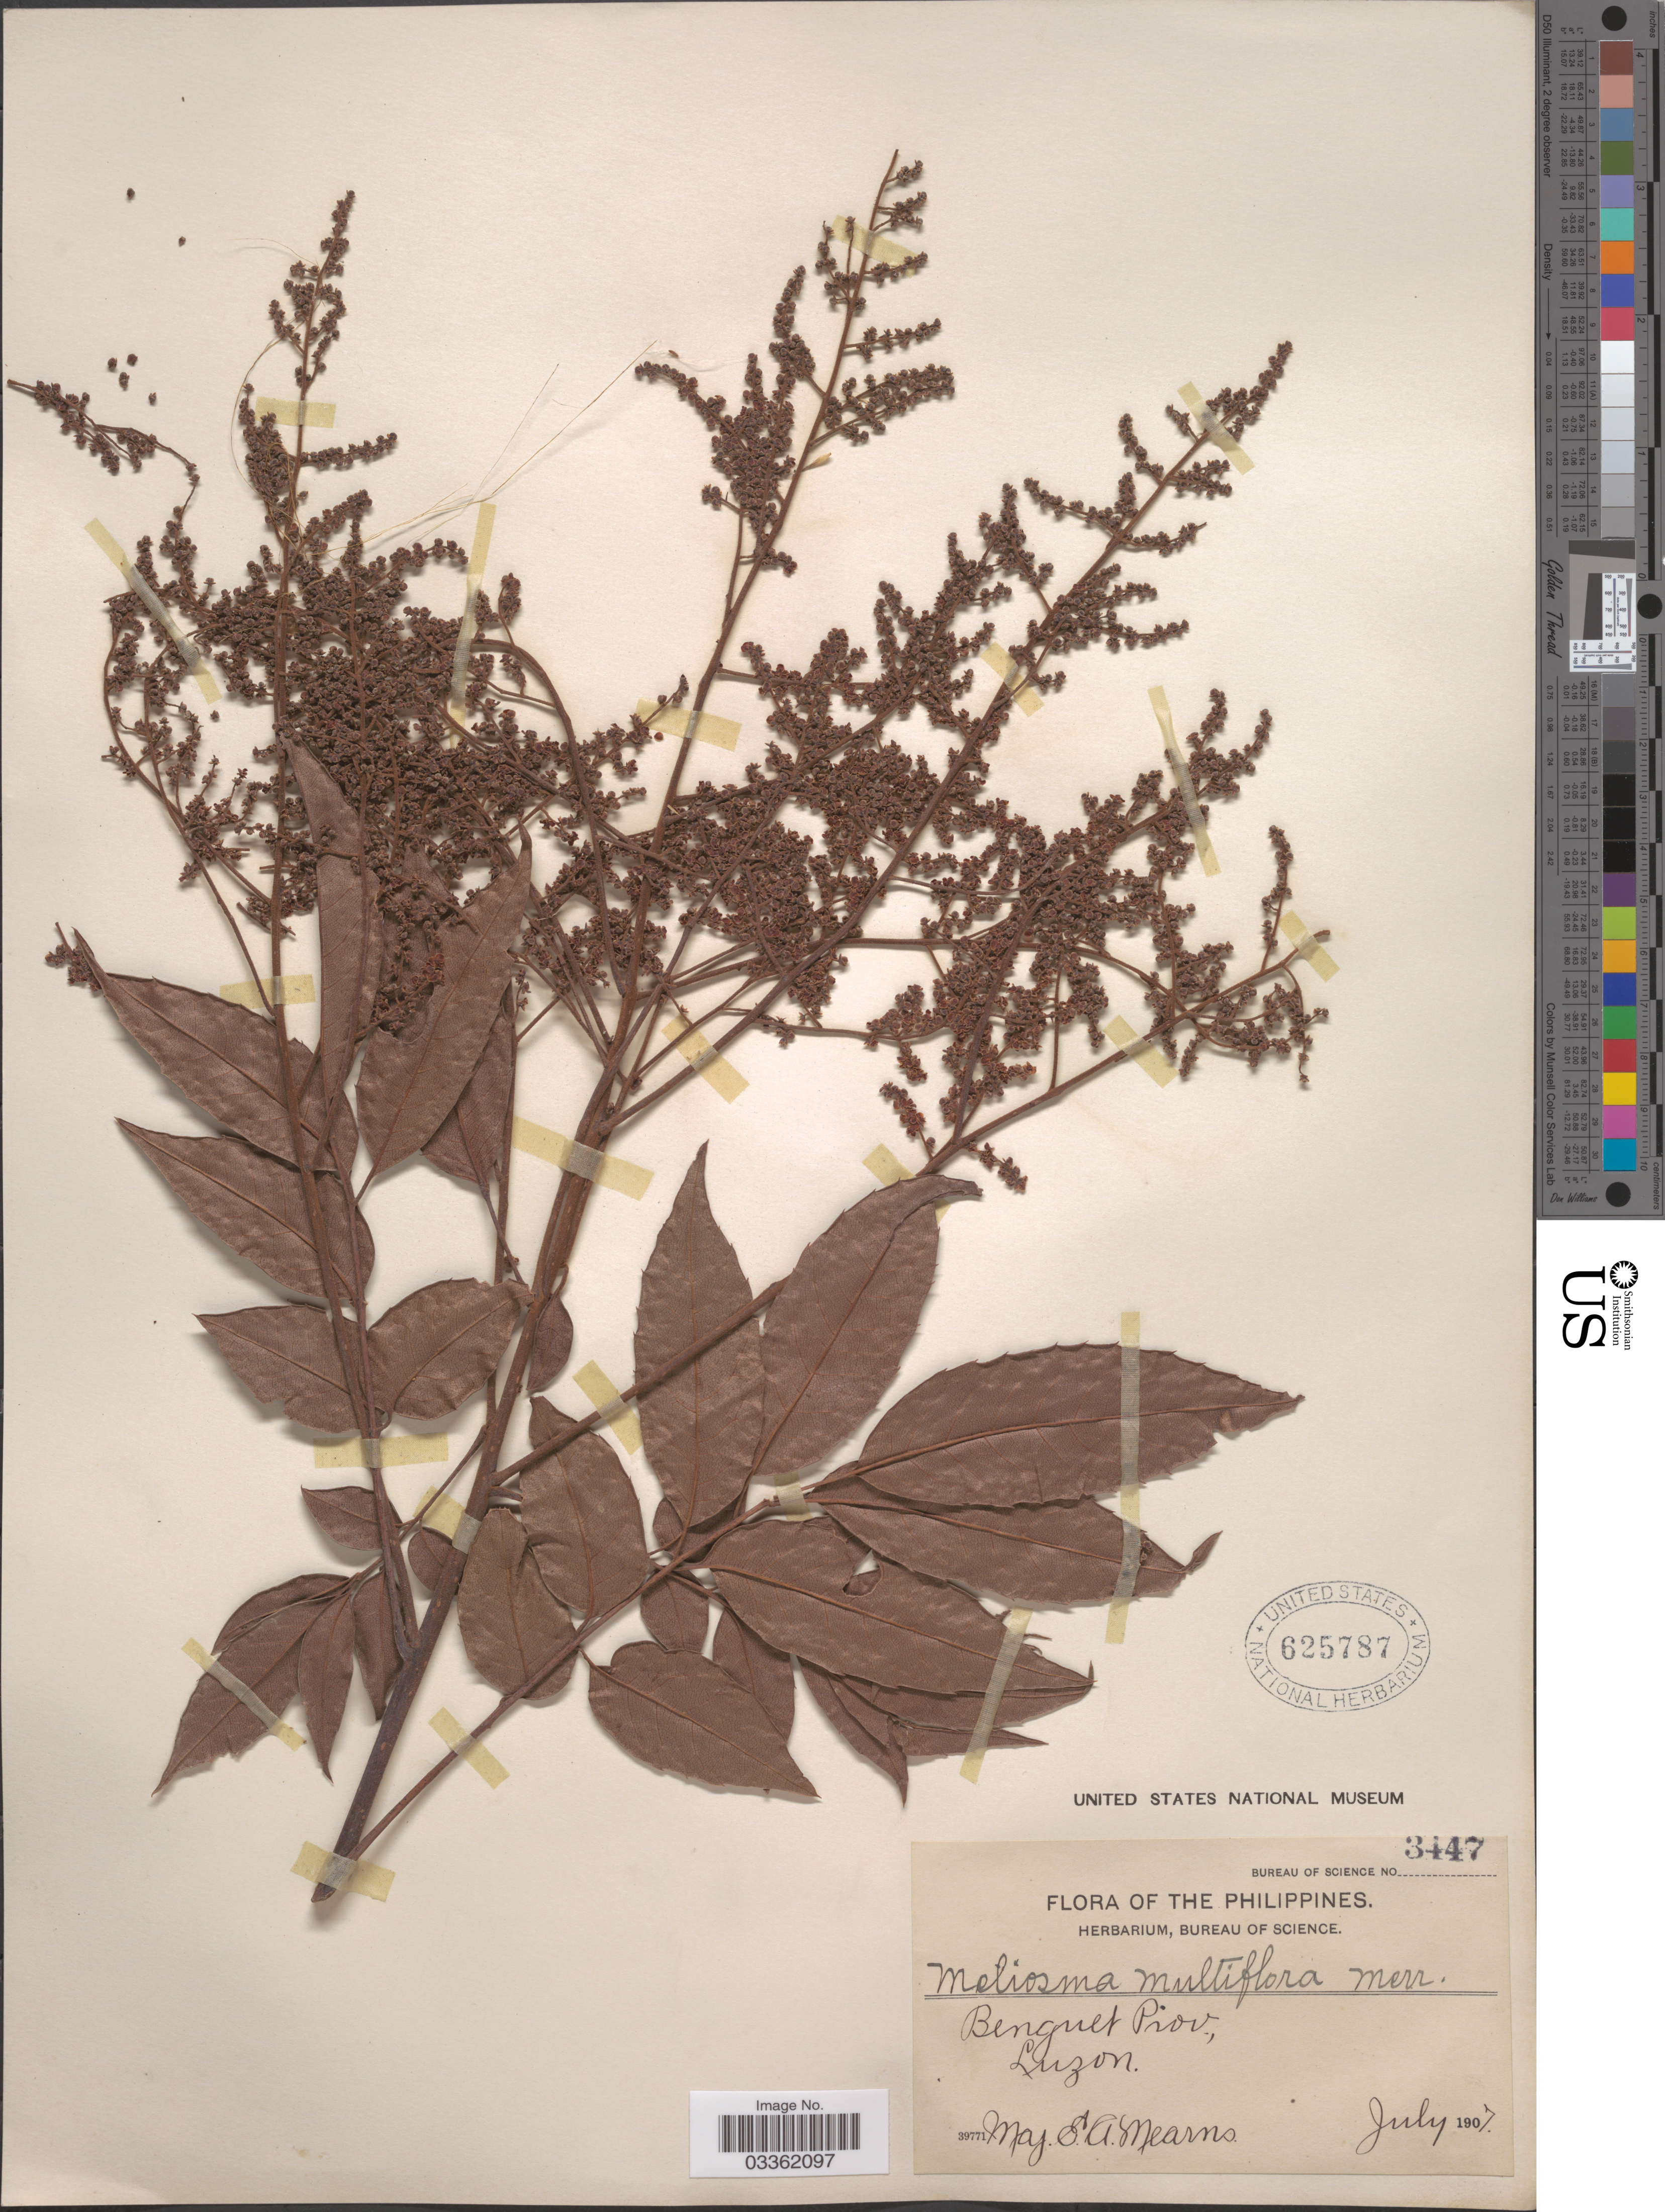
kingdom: Plantae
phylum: Tracheophyta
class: Magnoliopsida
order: Proteales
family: Sabiaceae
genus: Meliosma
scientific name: Meliosma multiflora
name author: Merr.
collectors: E. A. Mearns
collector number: Bureau of Science 3447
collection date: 1907-07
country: Philippines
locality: Benguet Prov., Luzon.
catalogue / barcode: US 625787